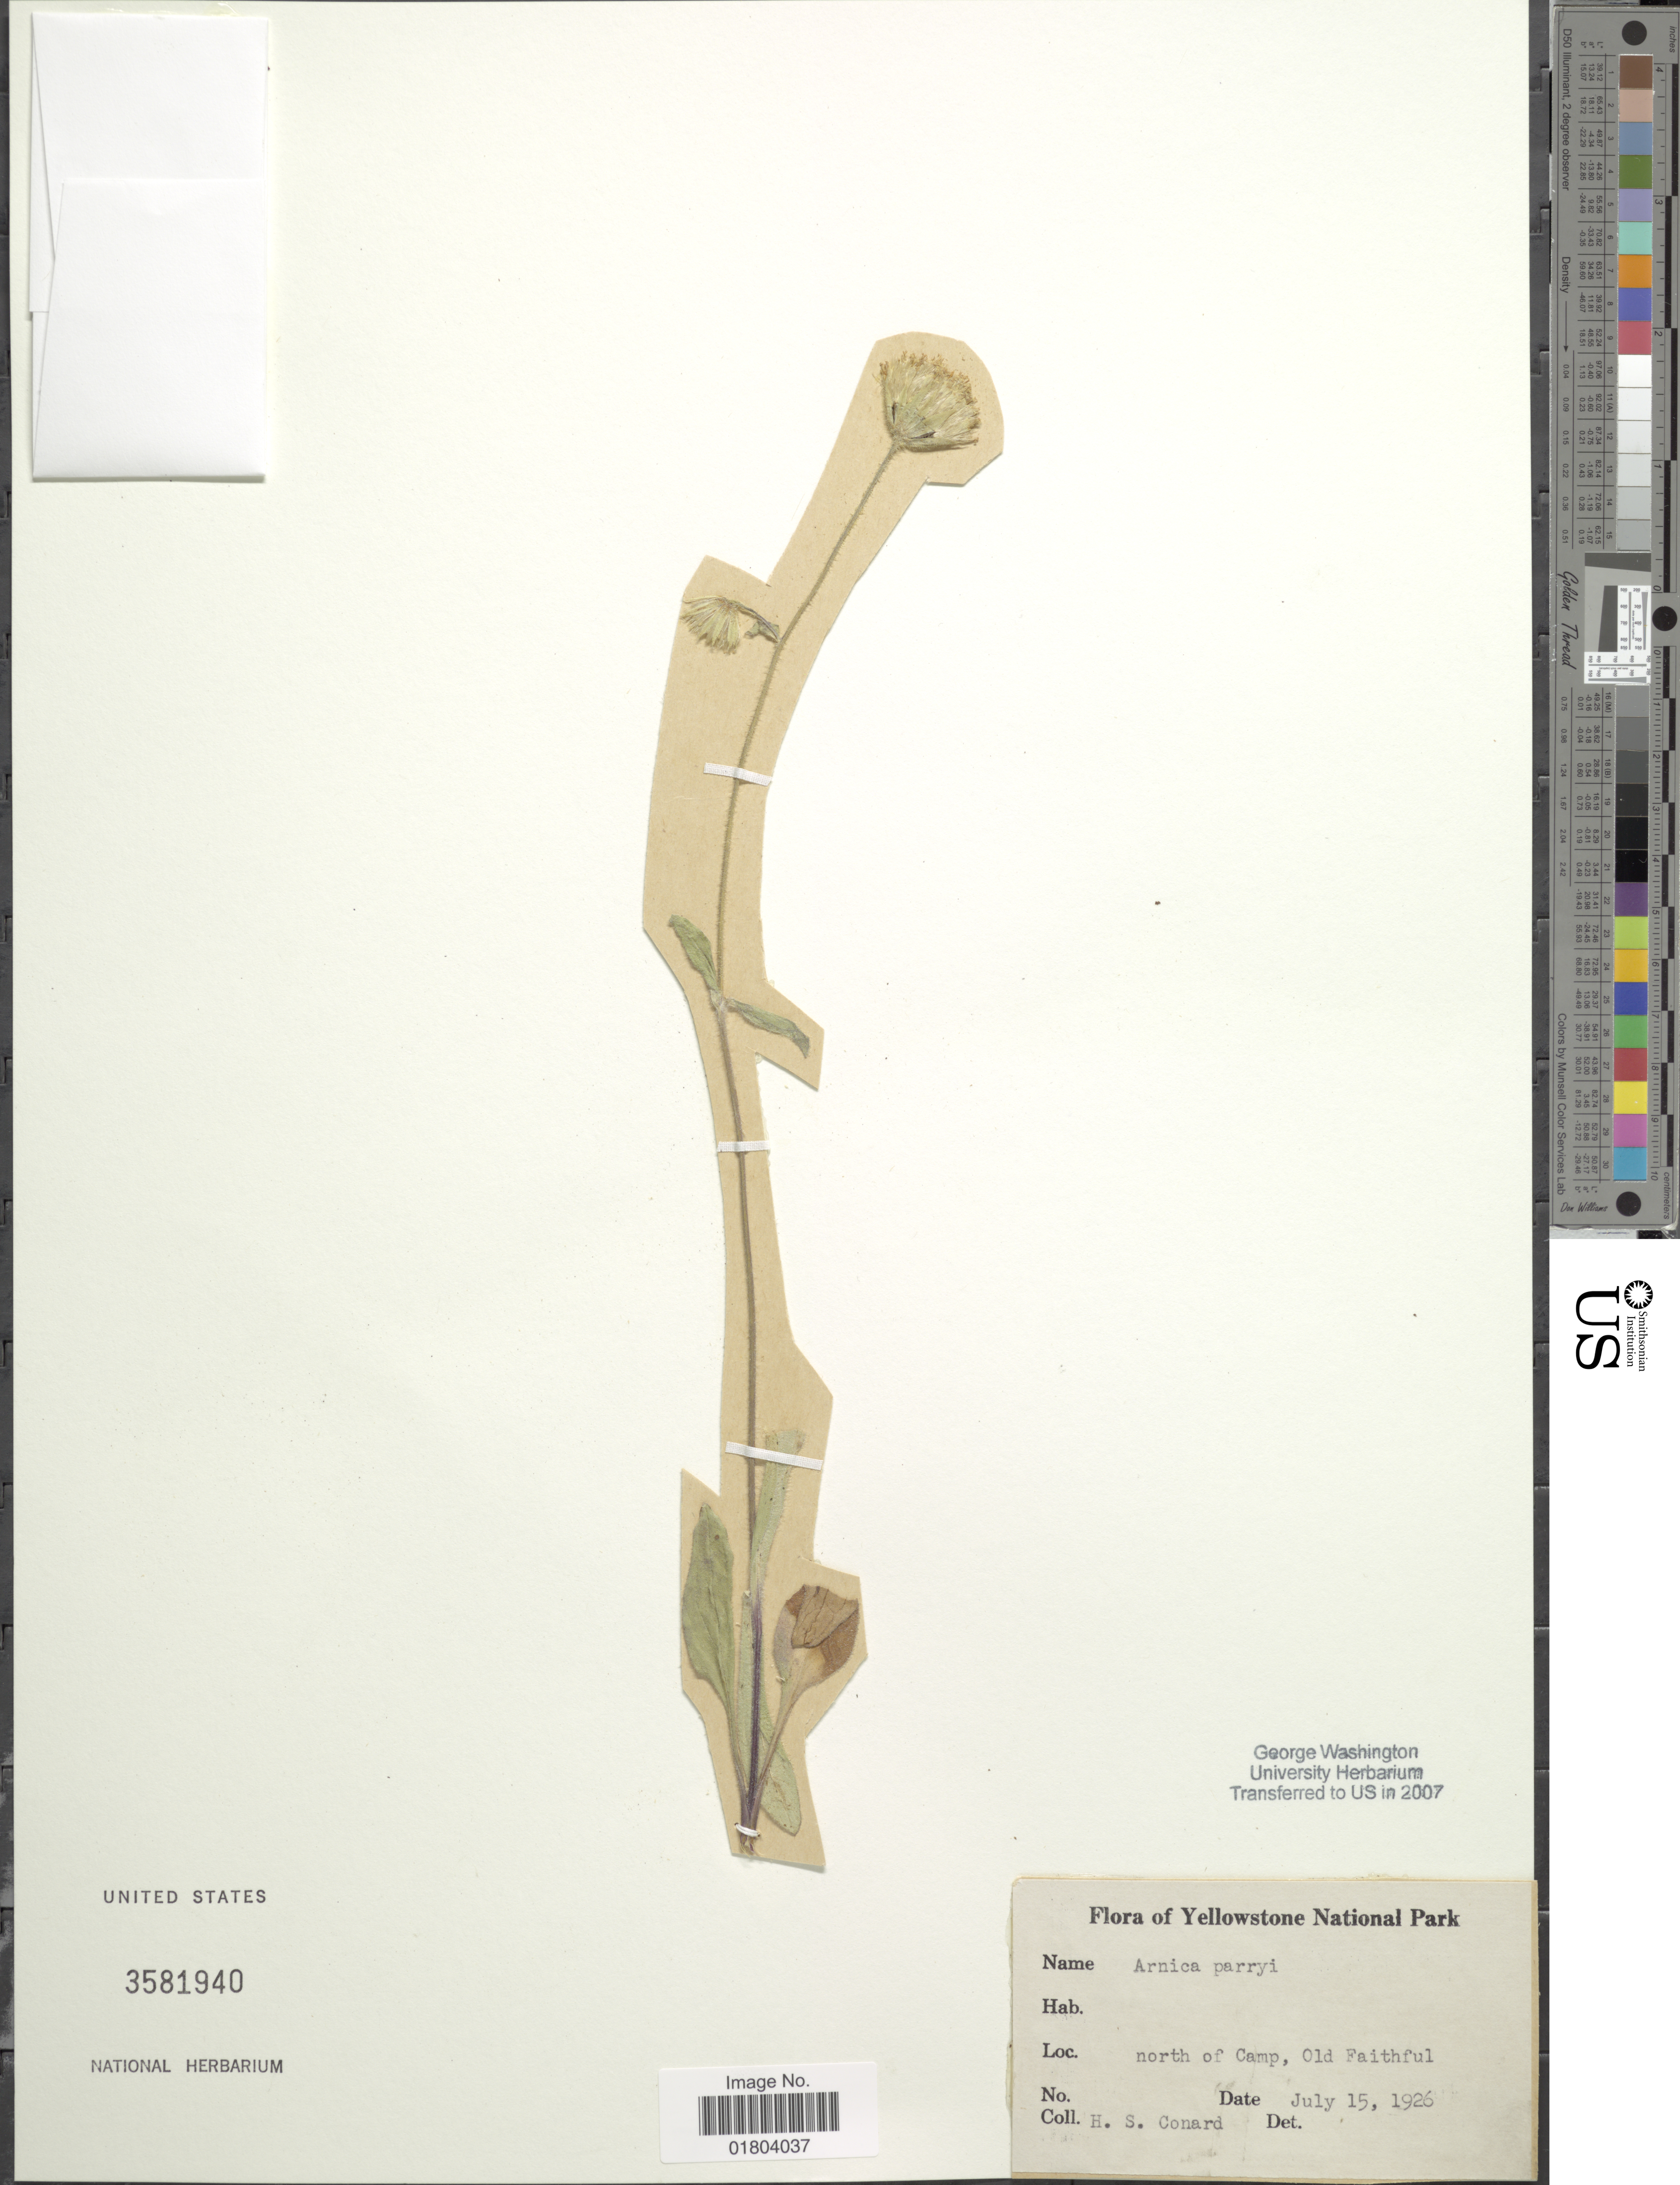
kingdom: Plantae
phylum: Tracheophyta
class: Magnoliopsida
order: Asterales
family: Asteraceae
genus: Arnica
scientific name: Arnica parryi subsp. genuina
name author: Maguire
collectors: H. S. Conard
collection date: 1926-07-15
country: United States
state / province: Wyoming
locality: Yellowstone National Park, north of Camp, Old Faithful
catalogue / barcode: US 3581940